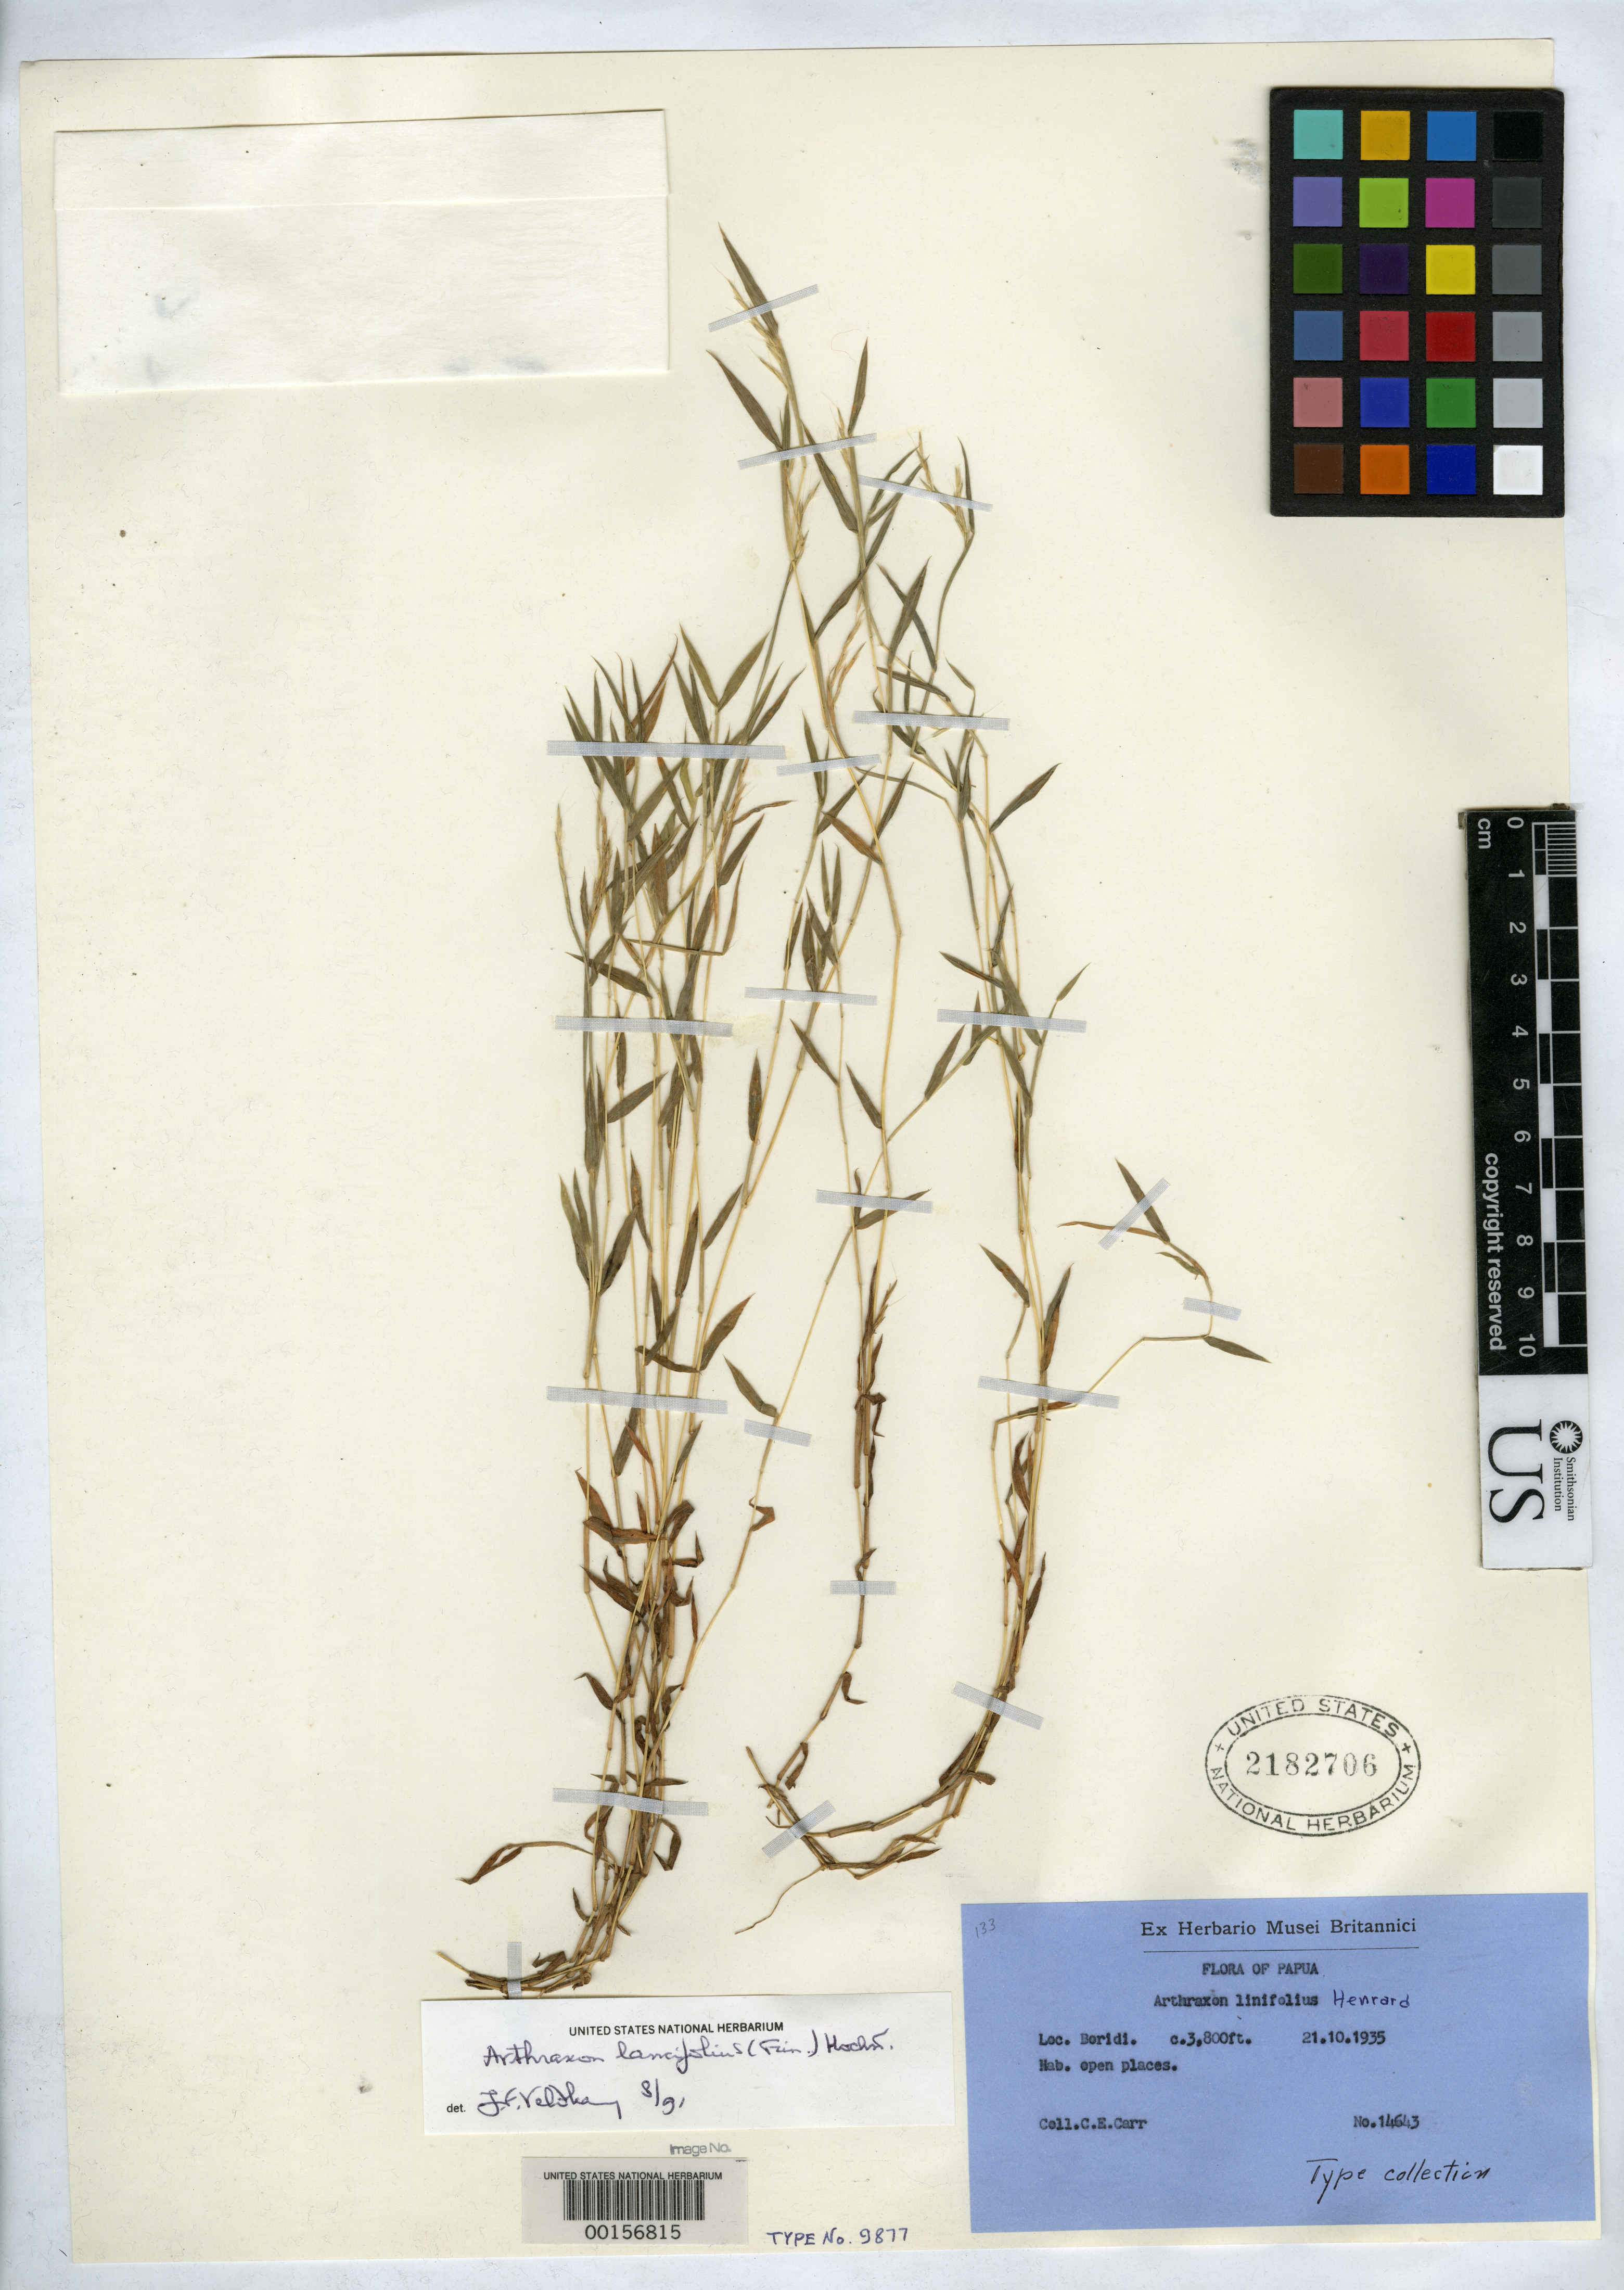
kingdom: Plantae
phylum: Tracheophyta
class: Liliopsida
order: Poales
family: Poaceae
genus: Arthraxon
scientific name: Arthraxon linifolius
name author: Henr.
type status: Isotype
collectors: C. Carr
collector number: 14643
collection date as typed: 21 Oct 1935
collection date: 1935-10-21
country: Papua New Guinea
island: New Guinea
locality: Beridi, open places.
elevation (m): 3800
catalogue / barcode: US 2182706